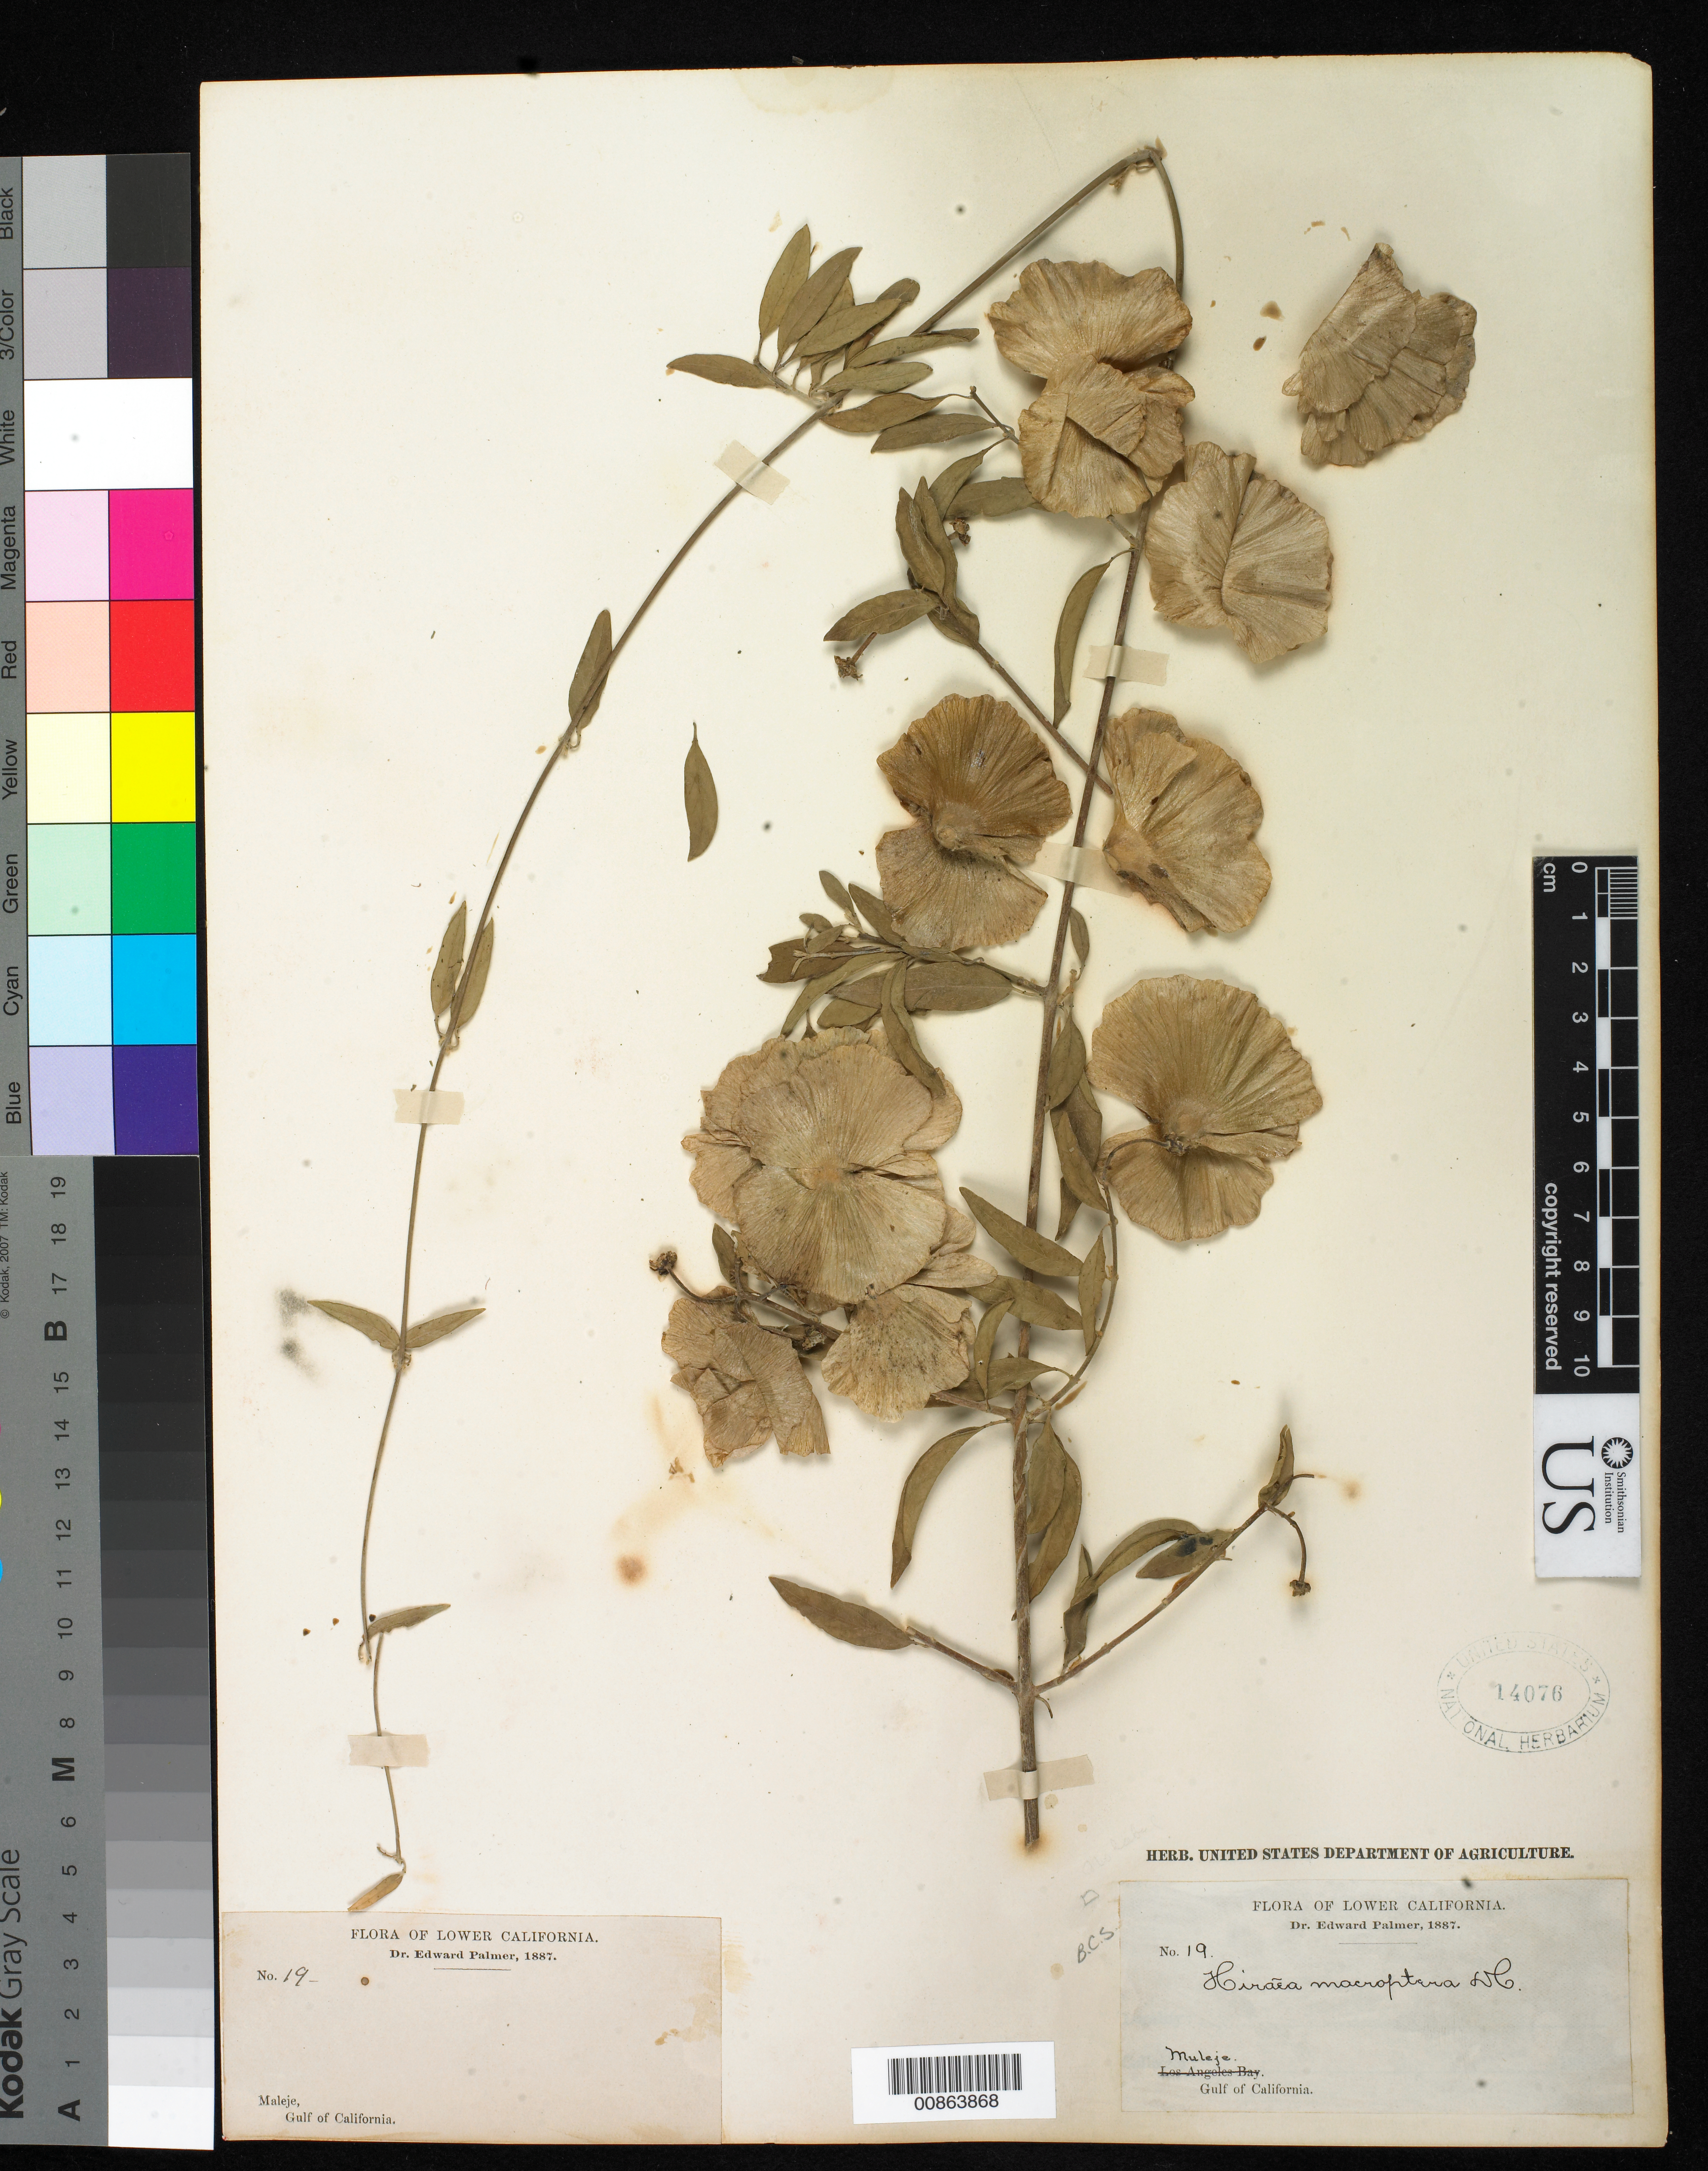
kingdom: Plantae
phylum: Tracheophyta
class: Magnoliopsida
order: Malpighiales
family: Malpighiaceae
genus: Callaeum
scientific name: Callaeum macropterum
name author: (Moc. & Sessé ex DC.) D.M. Johnson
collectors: E. Palmer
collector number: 19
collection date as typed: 1887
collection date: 1887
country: Mexico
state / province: Baja California Sur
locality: Muleje, Baja California Sur. Gulf of California.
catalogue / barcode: US 14076